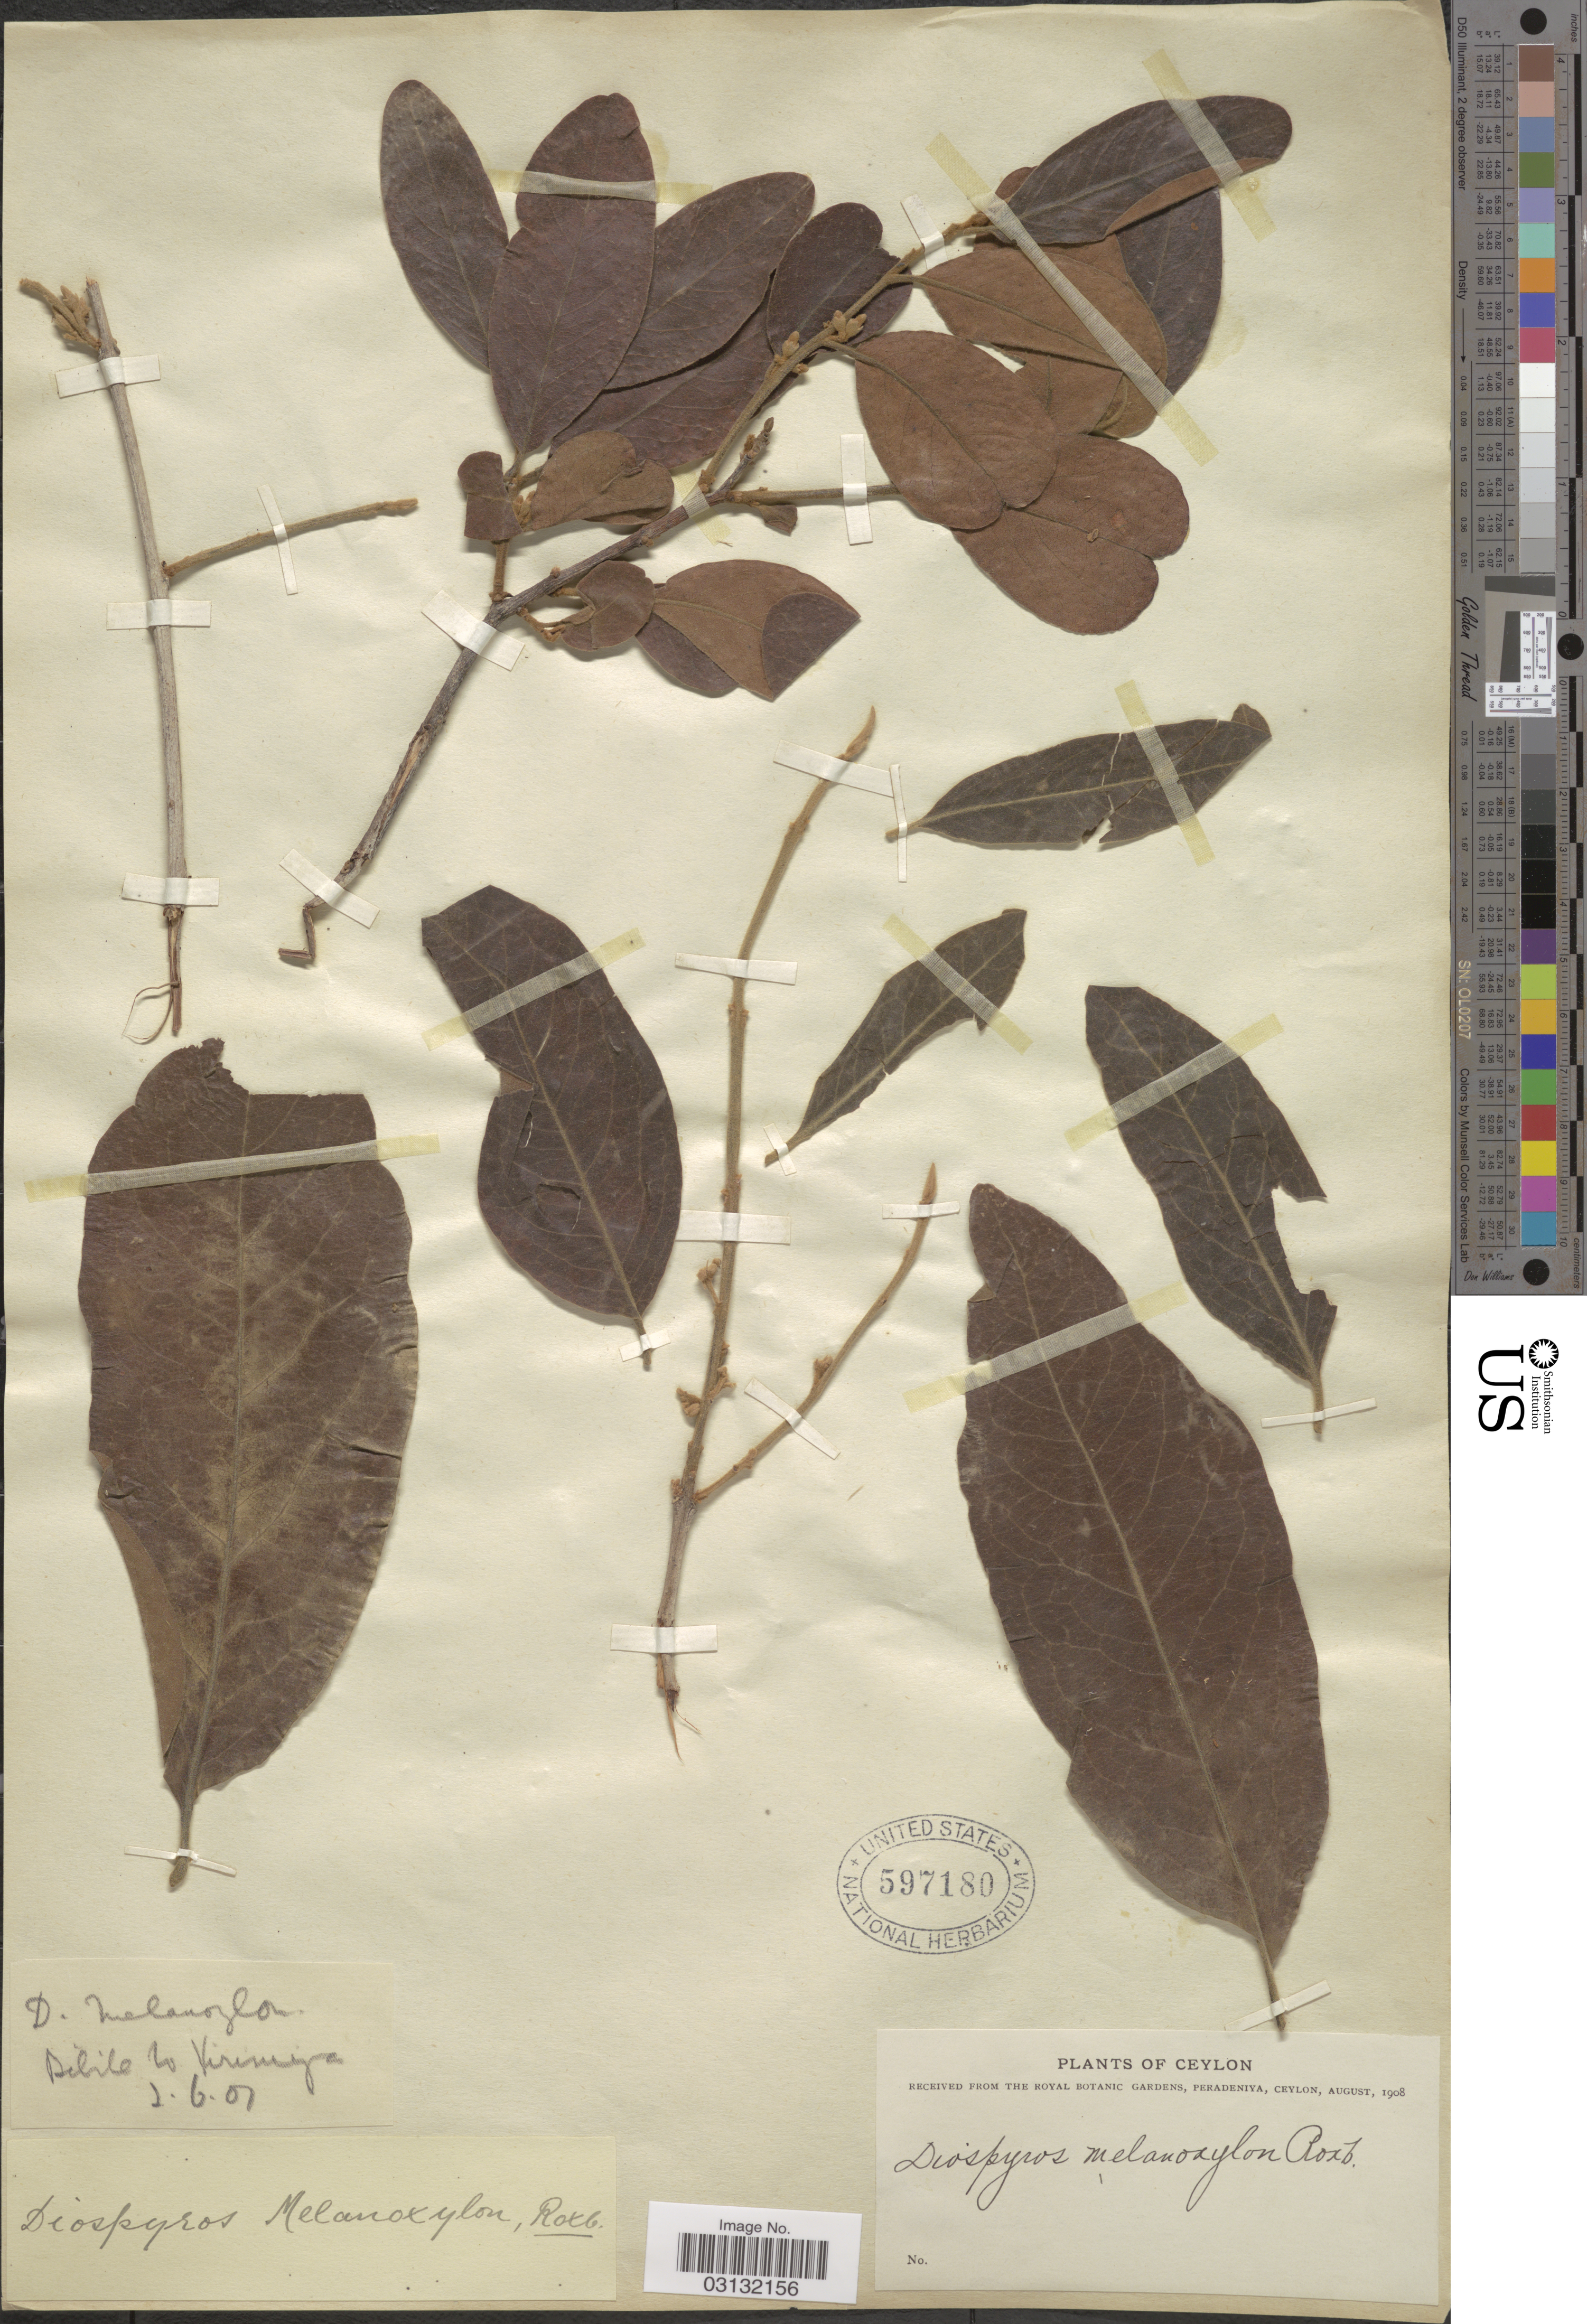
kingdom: Plantae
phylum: Tracheophyta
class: Magnoliopsida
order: Ericales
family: Ebenaceae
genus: Diospyros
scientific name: Diospyros melanoxylon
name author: Roxb.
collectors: ex herb. Royal Botanic Gardens, Peradeniya, Ceylon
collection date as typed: Transcribed d/m/y: 2/6/7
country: Sri Lanka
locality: Ceylon, Dibile to Virimigra [interpreted].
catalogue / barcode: US 597180